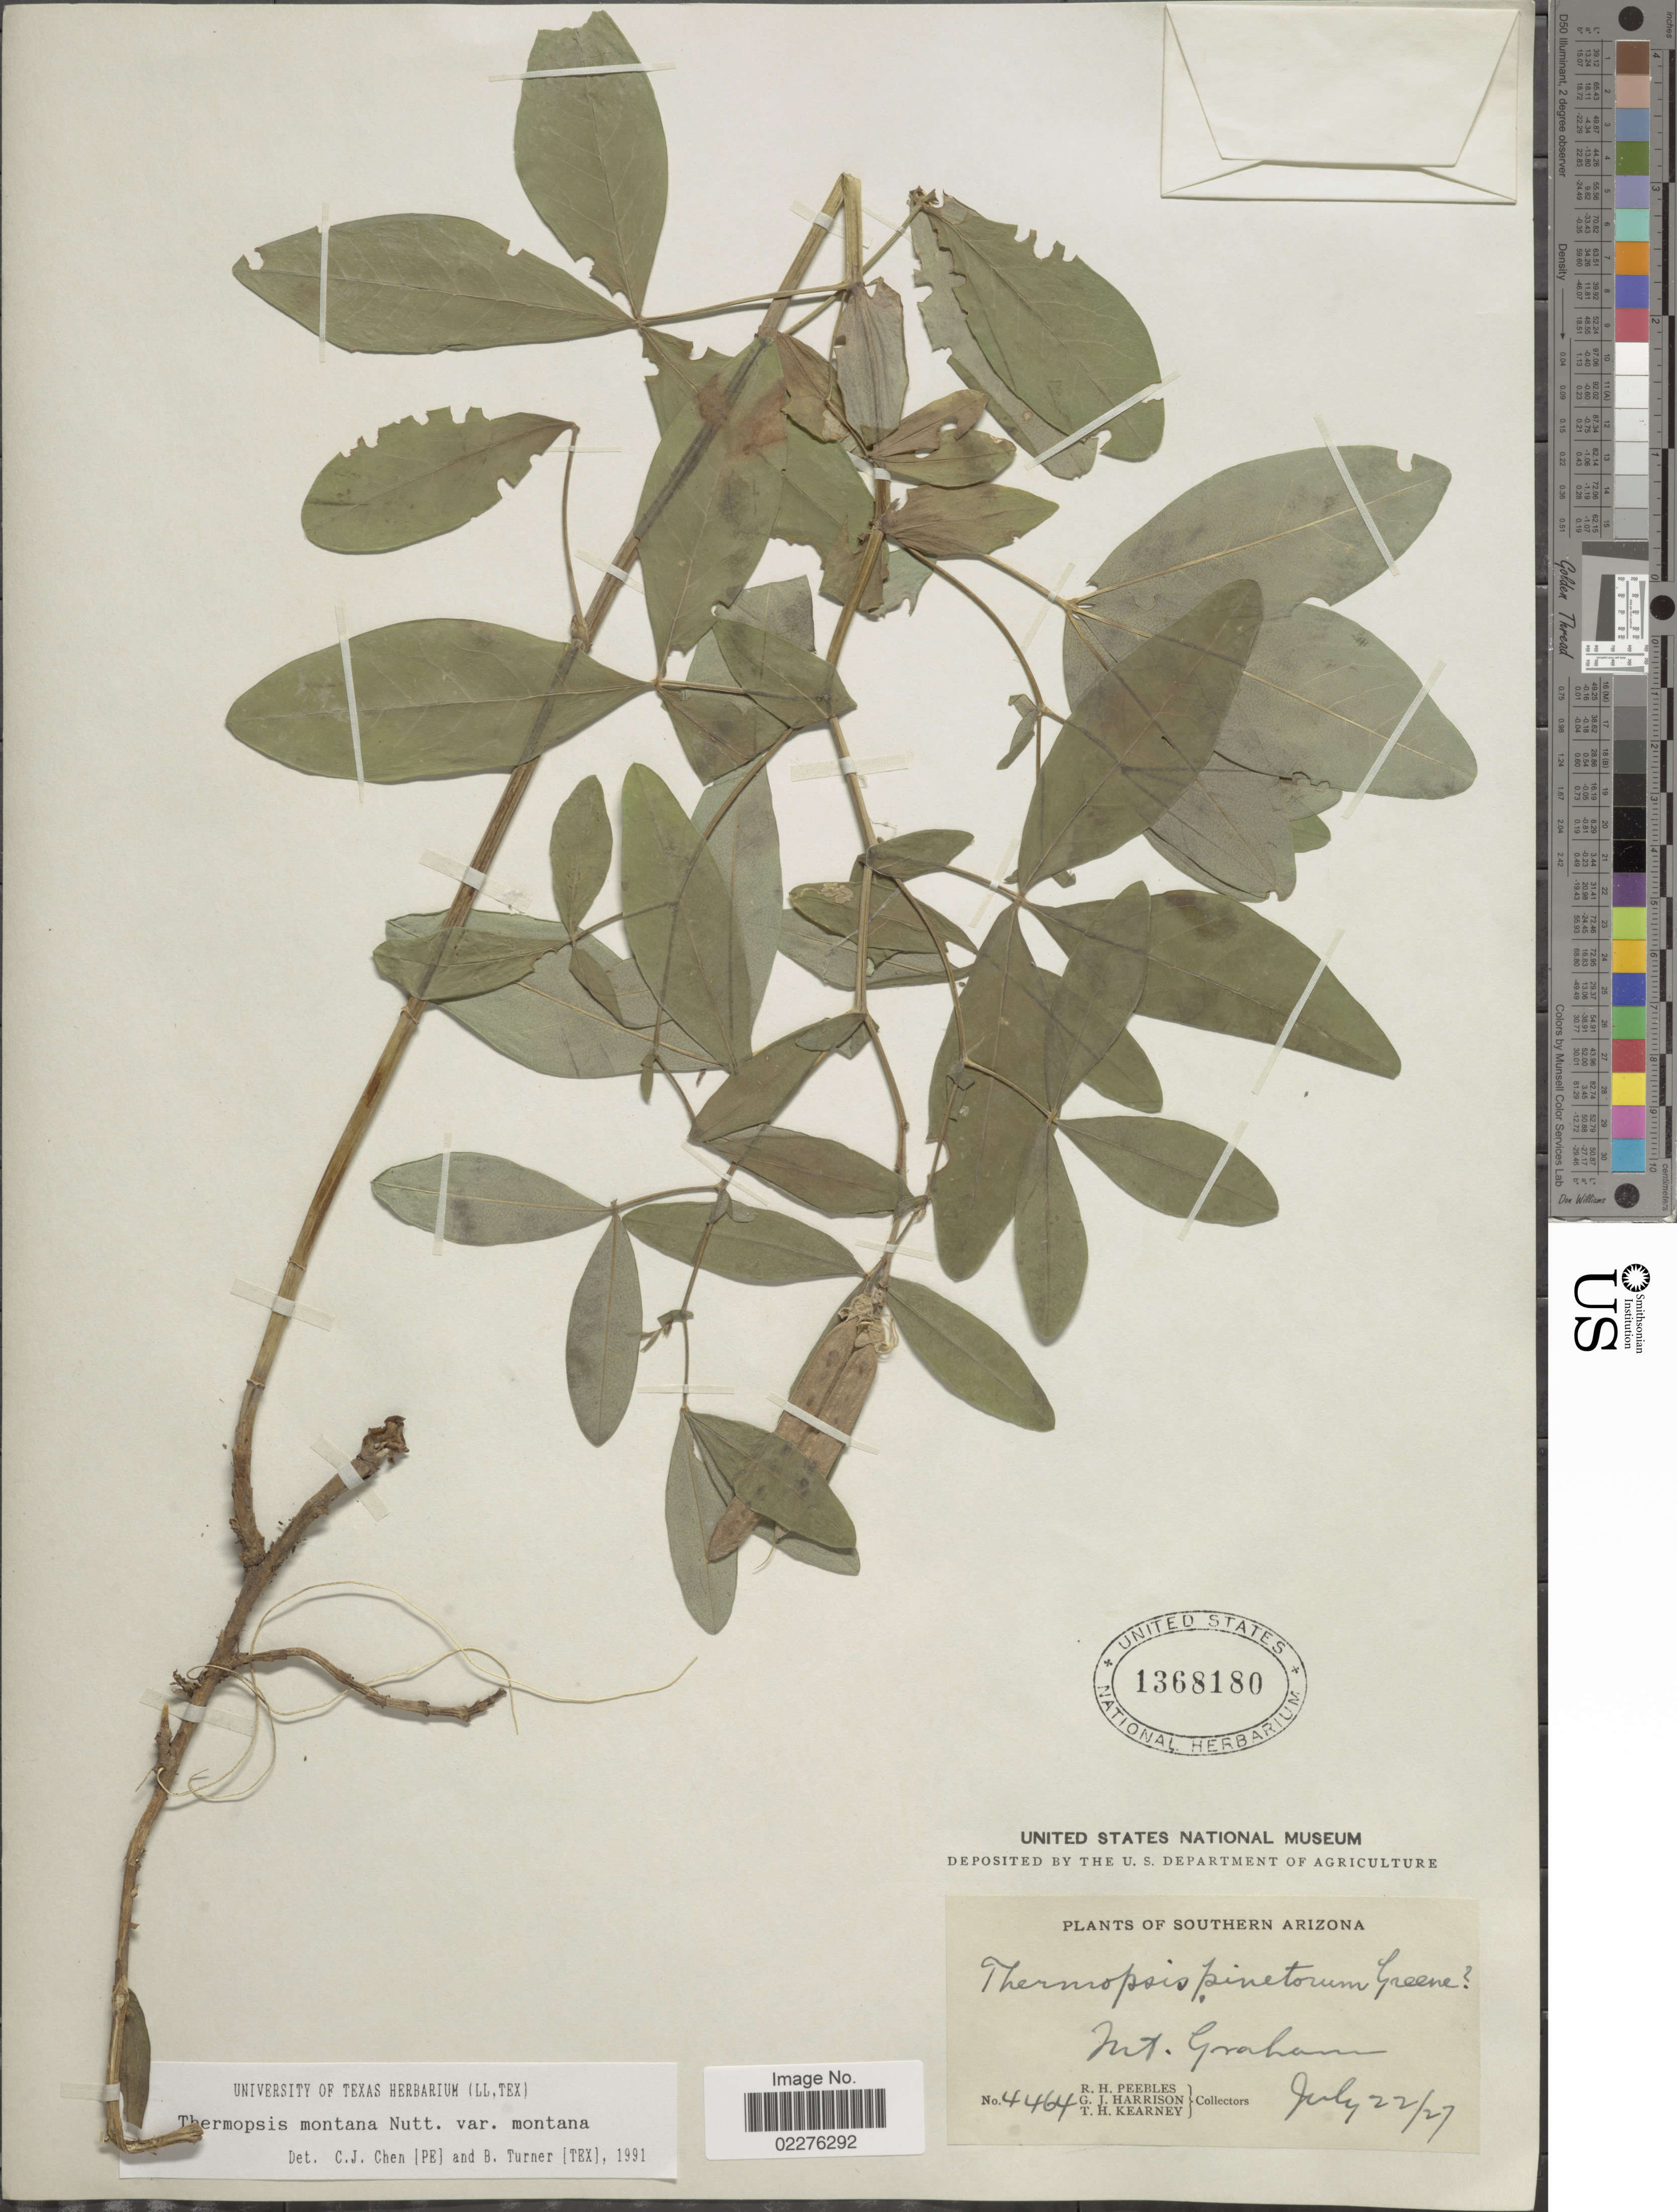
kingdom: Plantae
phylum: Tracheophyta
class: Magnoliopsida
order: Fabales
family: Fabaceae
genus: Thermopsis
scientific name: Thermopsis montana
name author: Nutt.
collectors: R. H. Peebles, G. J. Harrison & T. H. Kearney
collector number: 4464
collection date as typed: Transcribed d/m/y: 22/7/27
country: United States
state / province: Arizona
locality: Southern Arizona, Mt Graham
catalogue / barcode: US 1368180